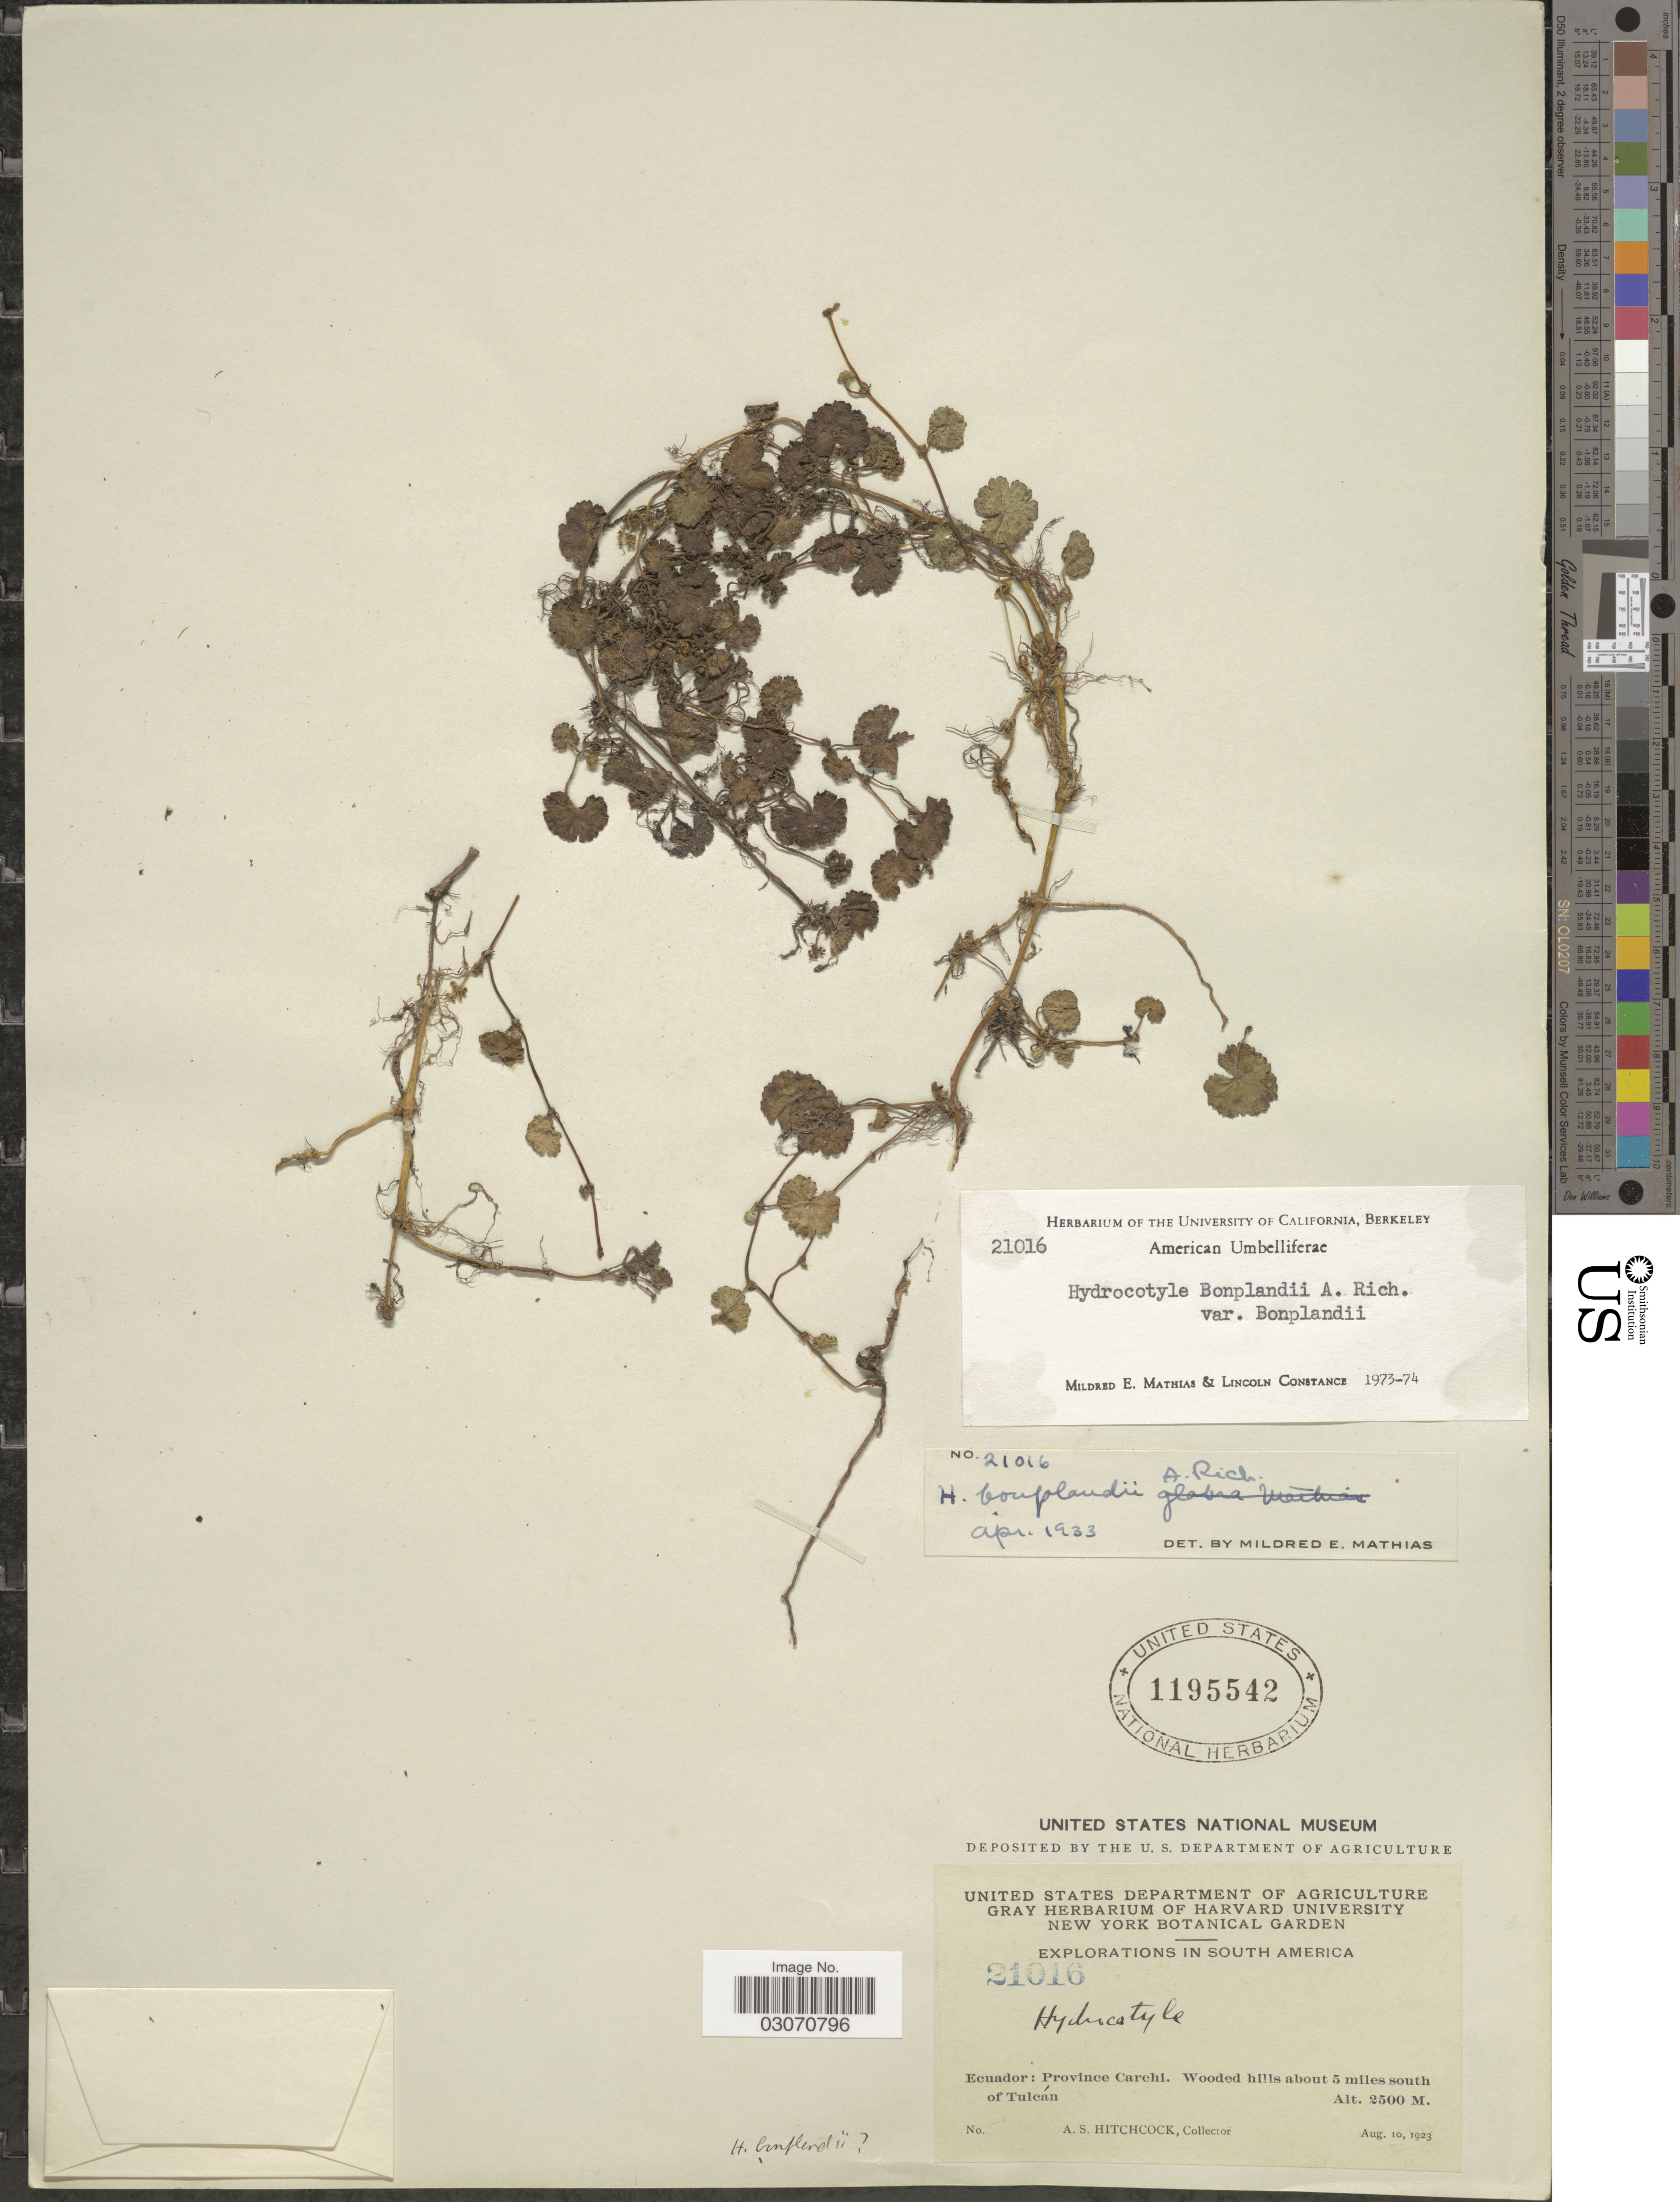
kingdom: Plantae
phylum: Tracheophyta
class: Magnoliopsida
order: Apiales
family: Araliaceae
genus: Hydrocotyle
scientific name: Hydrocotyle bonplandii var. bonplandii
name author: A. Rich.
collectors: A. S. Hitchcock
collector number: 21016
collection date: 1923-08-10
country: Ecuador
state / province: Carchi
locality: Wooded hills about 5 miles south of Tulcán.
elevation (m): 2500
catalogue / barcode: US 1195542